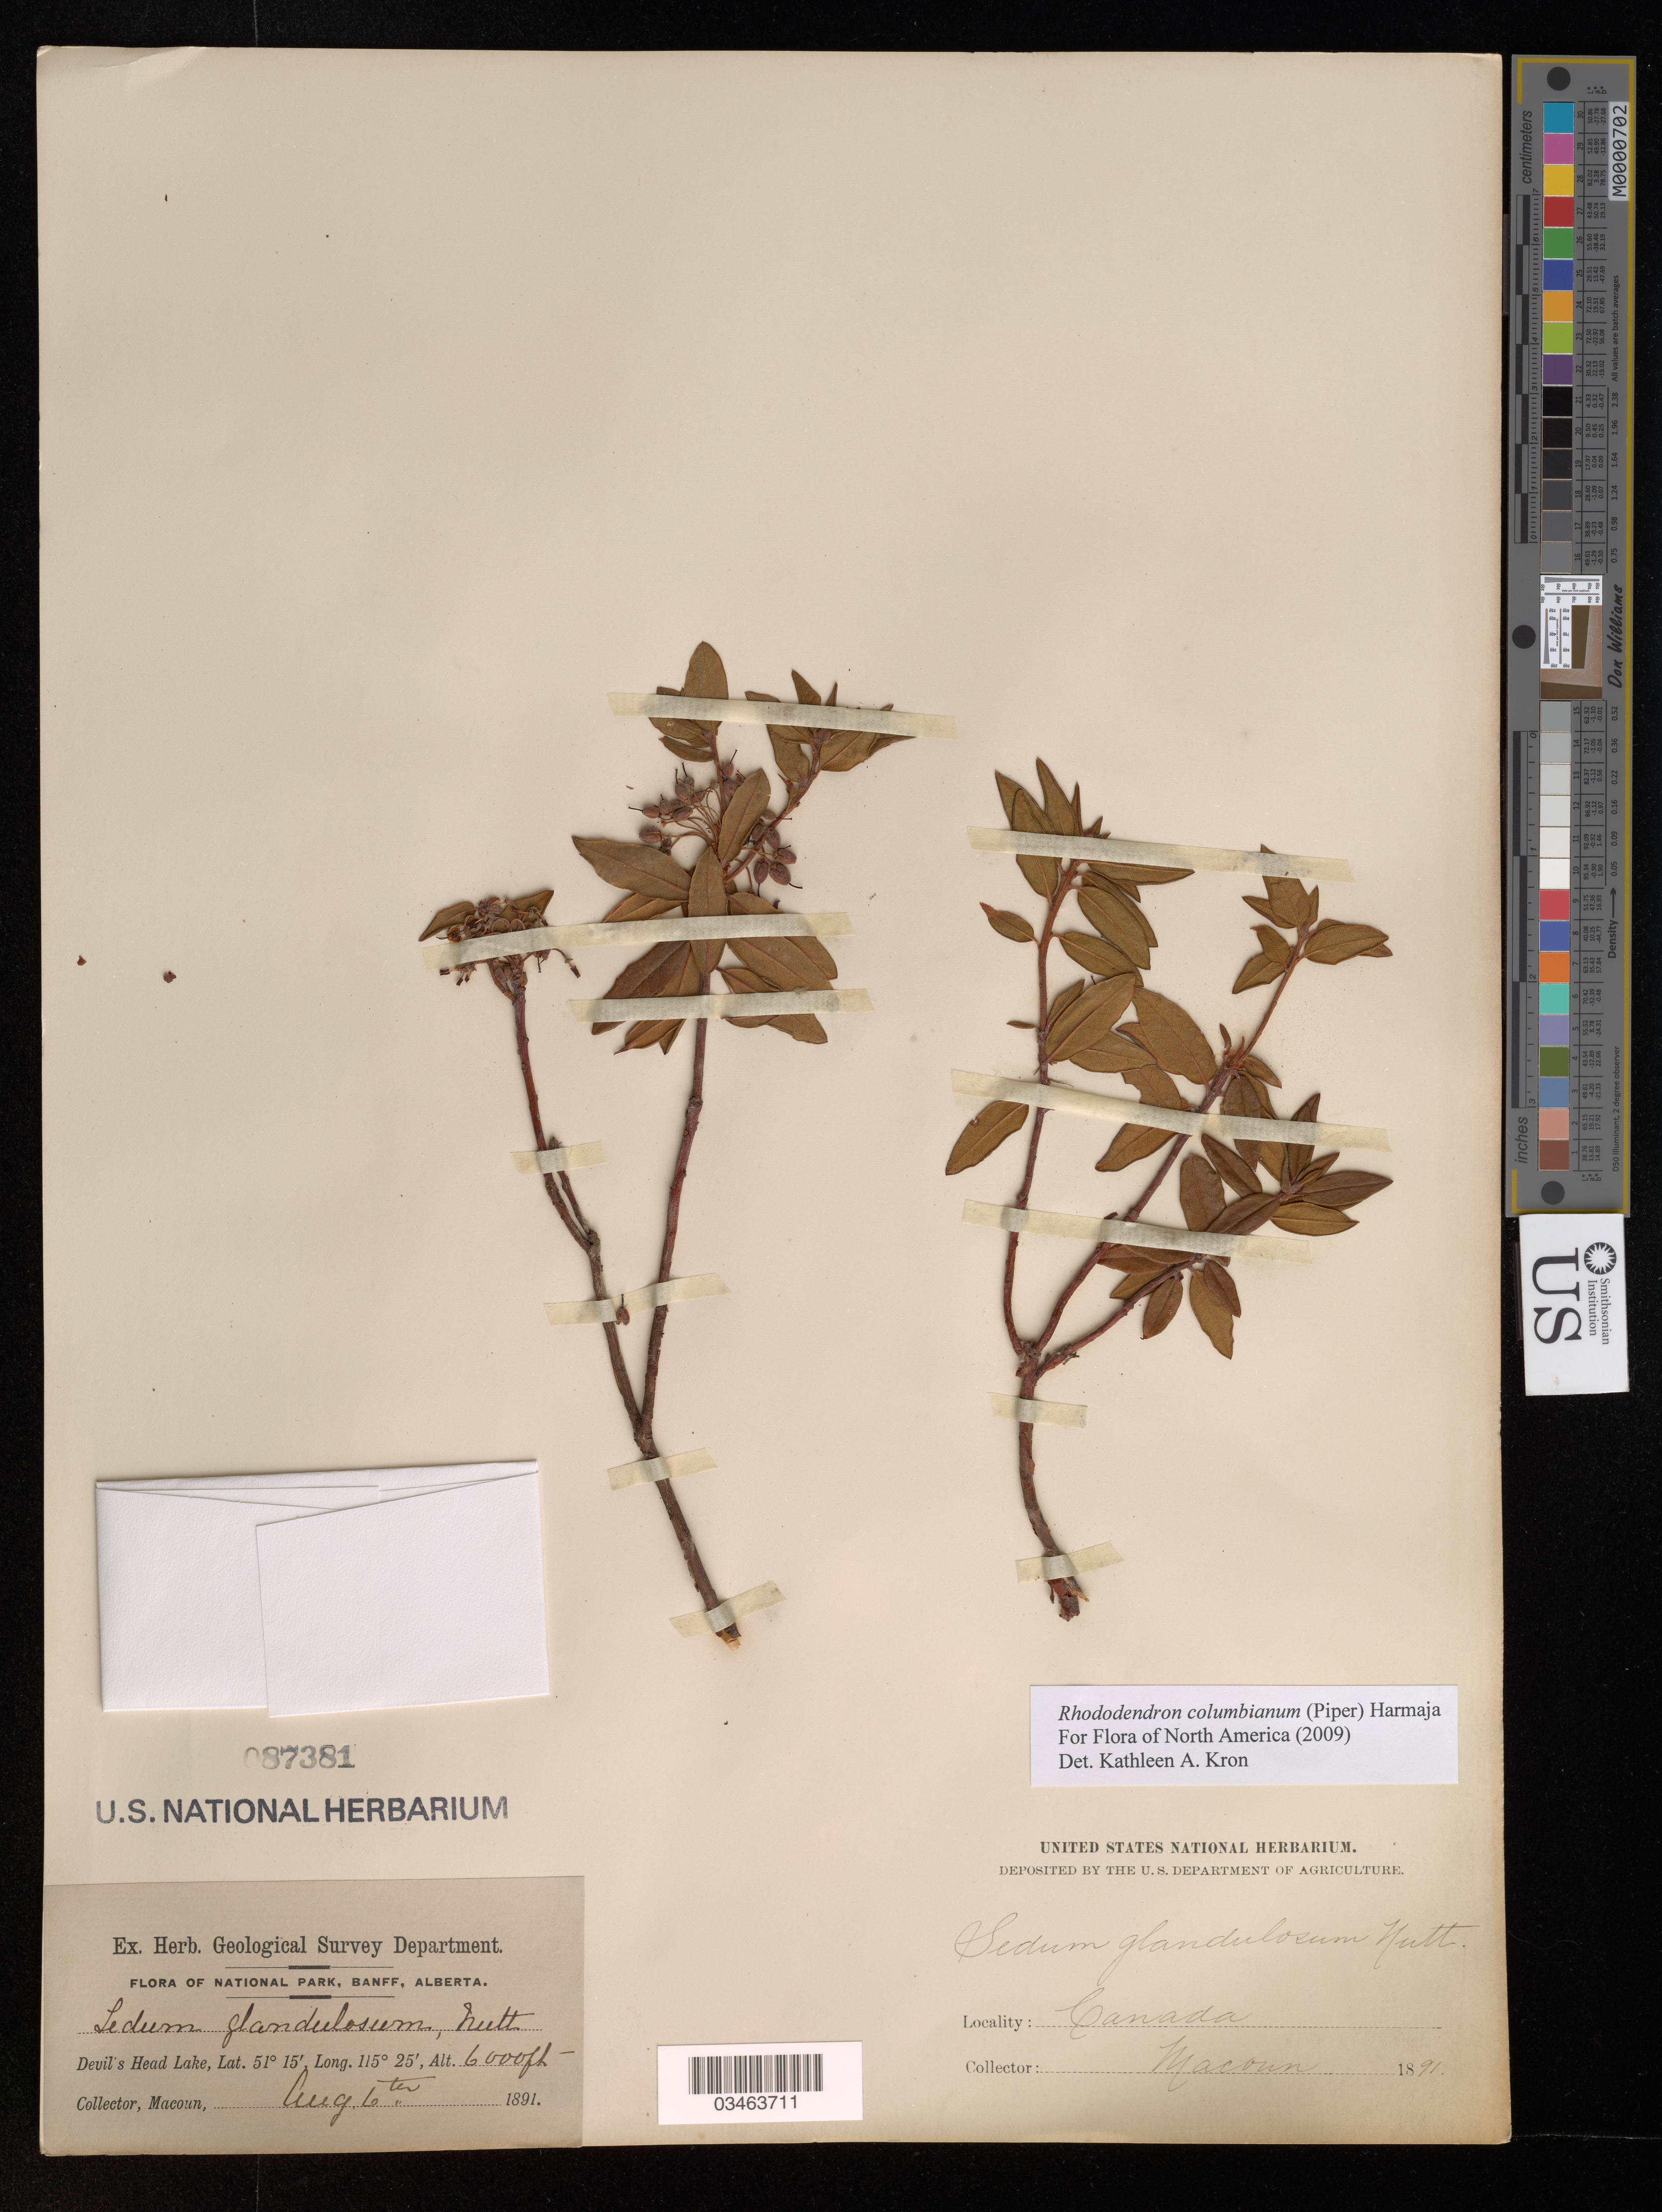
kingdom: Plantae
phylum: Tracheophyta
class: Magnoliopsida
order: Ericales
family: Ericaceae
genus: Rhododendron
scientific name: Rhododendron columbianum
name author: (Piper) Harmaja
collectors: -- Macoun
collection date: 1891-08-06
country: Canada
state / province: Alberta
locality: National Park, Banff. Devil's Head Lake.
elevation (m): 1829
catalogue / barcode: US 87381